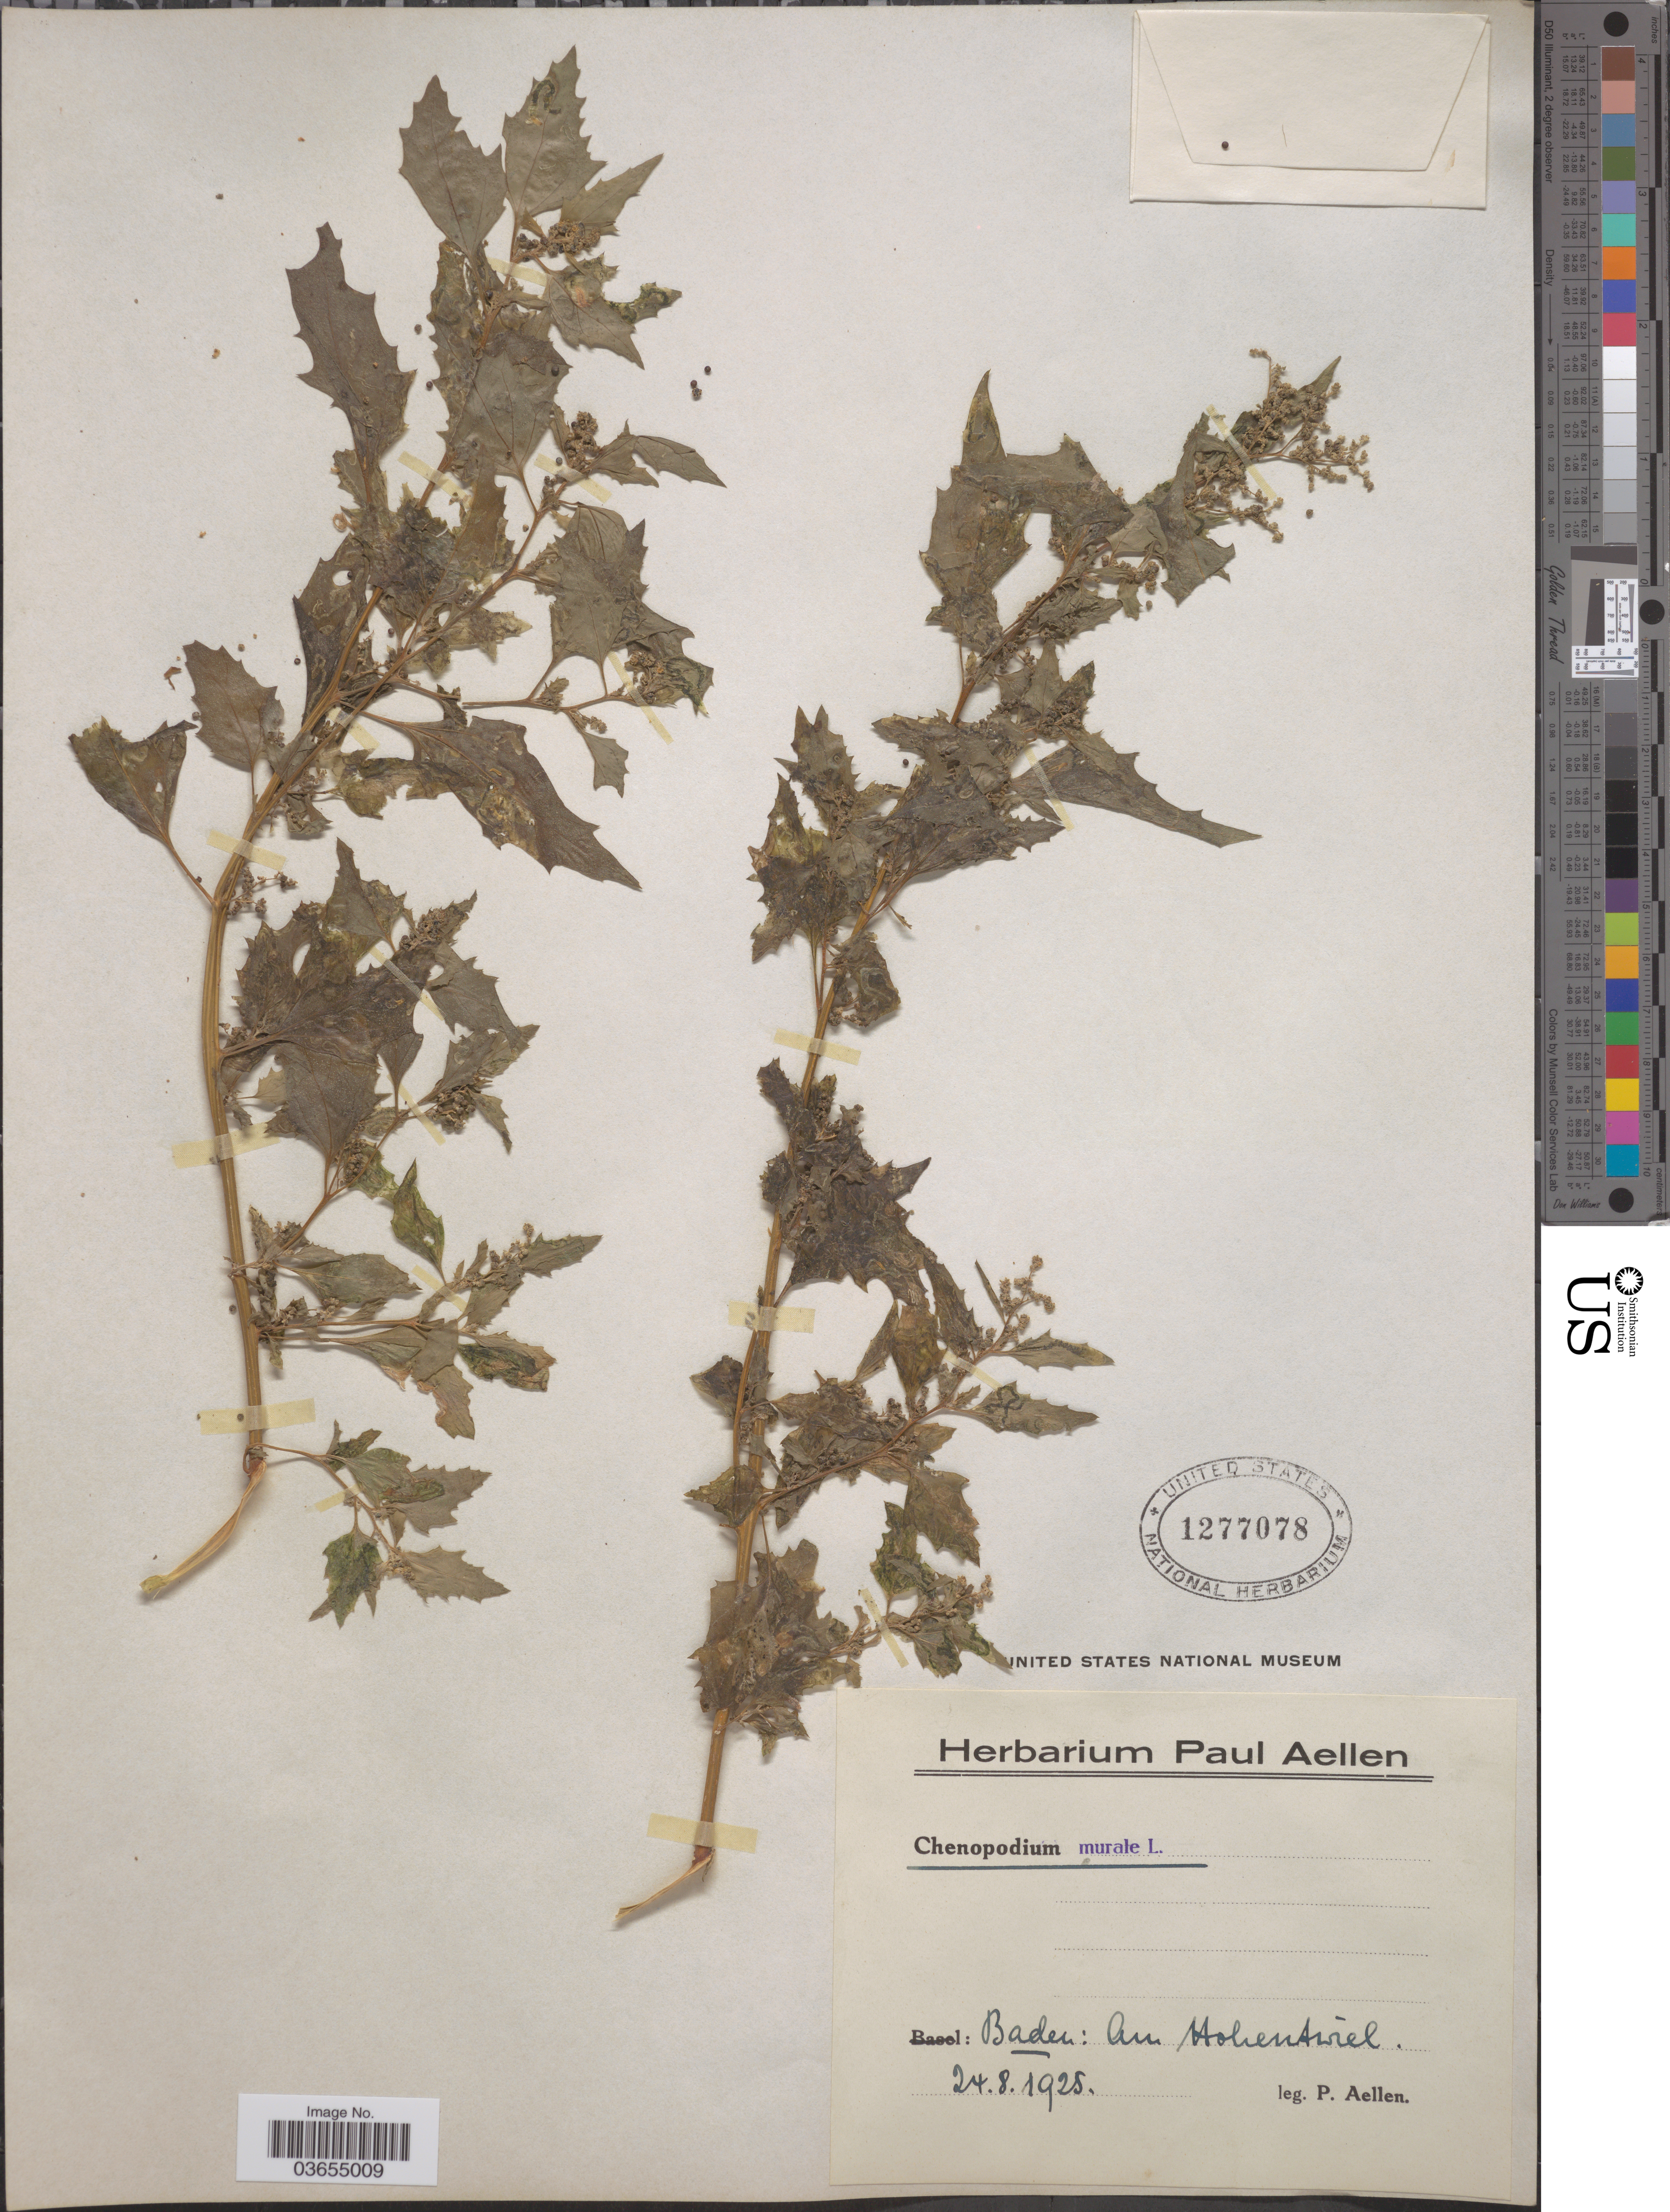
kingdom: Plantae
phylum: Tracheophyta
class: Magnoliopsida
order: Caryophyllales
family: Amaranthaceae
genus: Chenopodium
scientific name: Chenopodium murale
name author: L.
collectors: P. Aellen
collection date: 1925-08-24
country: Germany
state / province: Baden-Württemberg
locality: Baden: am Hohentwiel.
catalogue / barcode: US 1277078